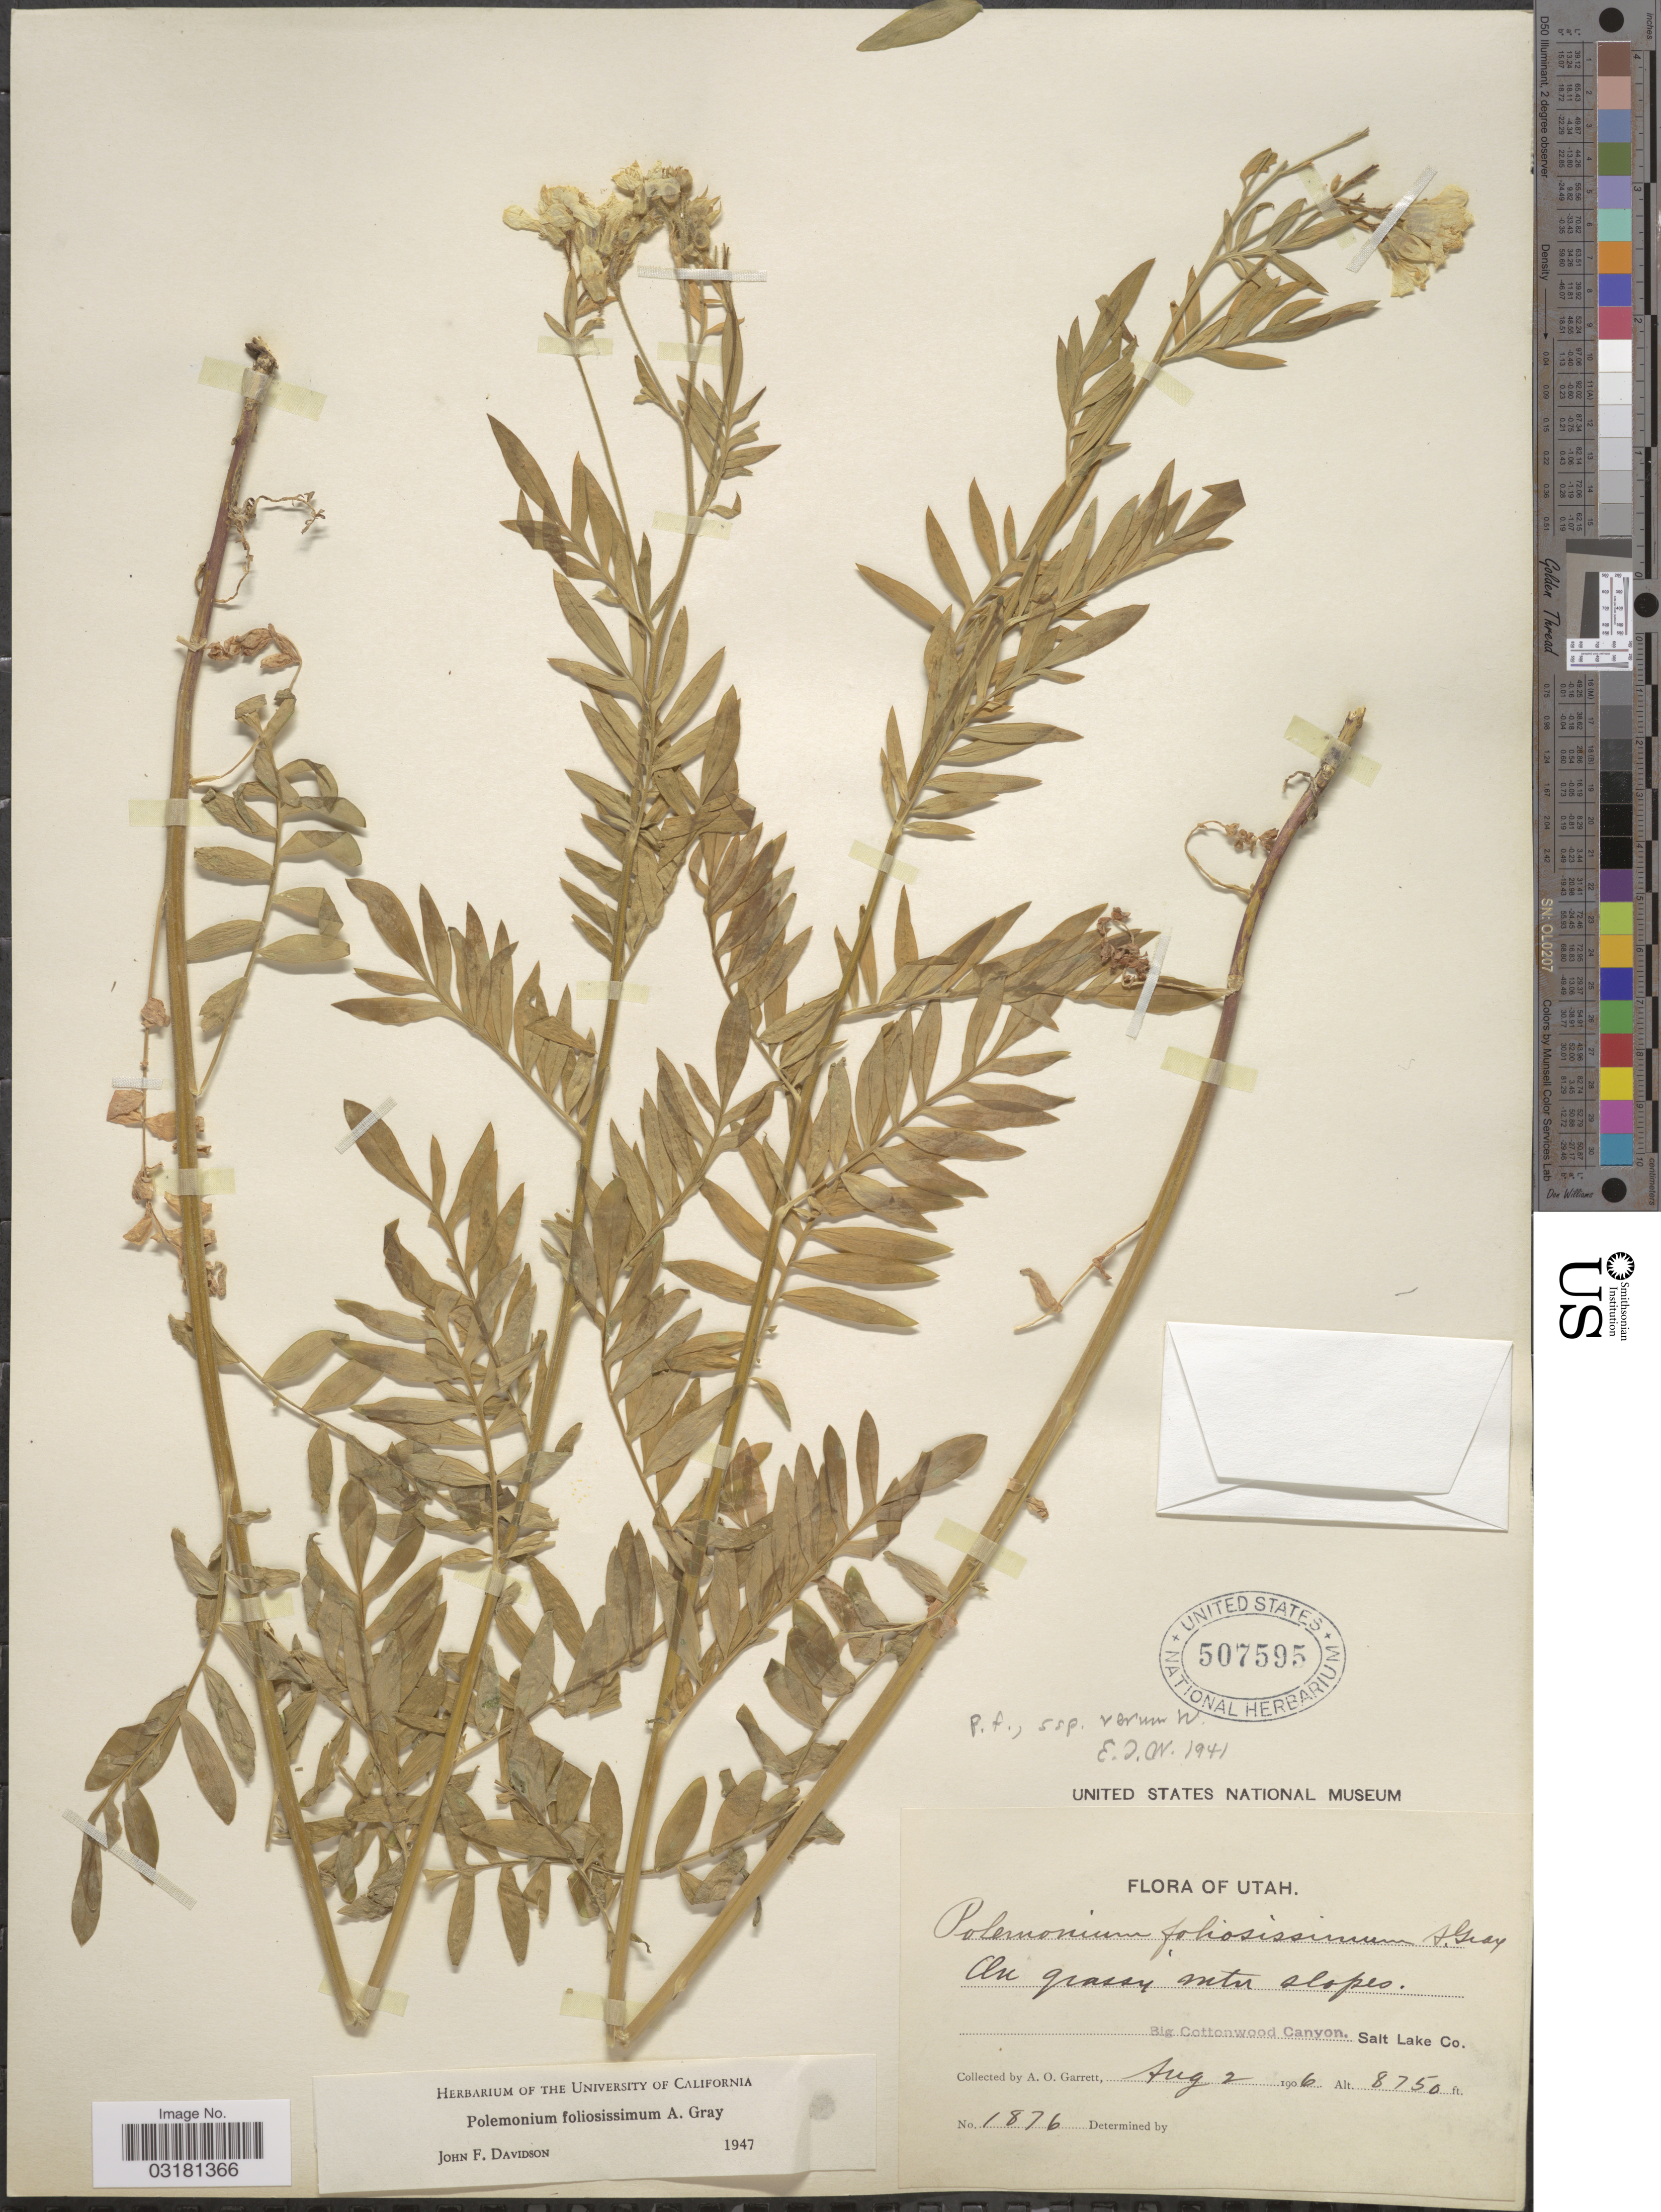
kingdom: Plantae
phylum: Tracheophyta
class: Magnoliopsida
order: Ericales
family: Polemoniaceae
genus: Polemonium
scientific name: Polemonium foliosissimum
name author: A. Gray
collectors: A. O. Garrett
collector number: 1876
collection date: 1906-08-02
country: United States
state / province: Utah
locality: Big Cottonwood Canyon. Salt Lake Co.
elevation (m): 2667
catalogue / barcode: US 507595